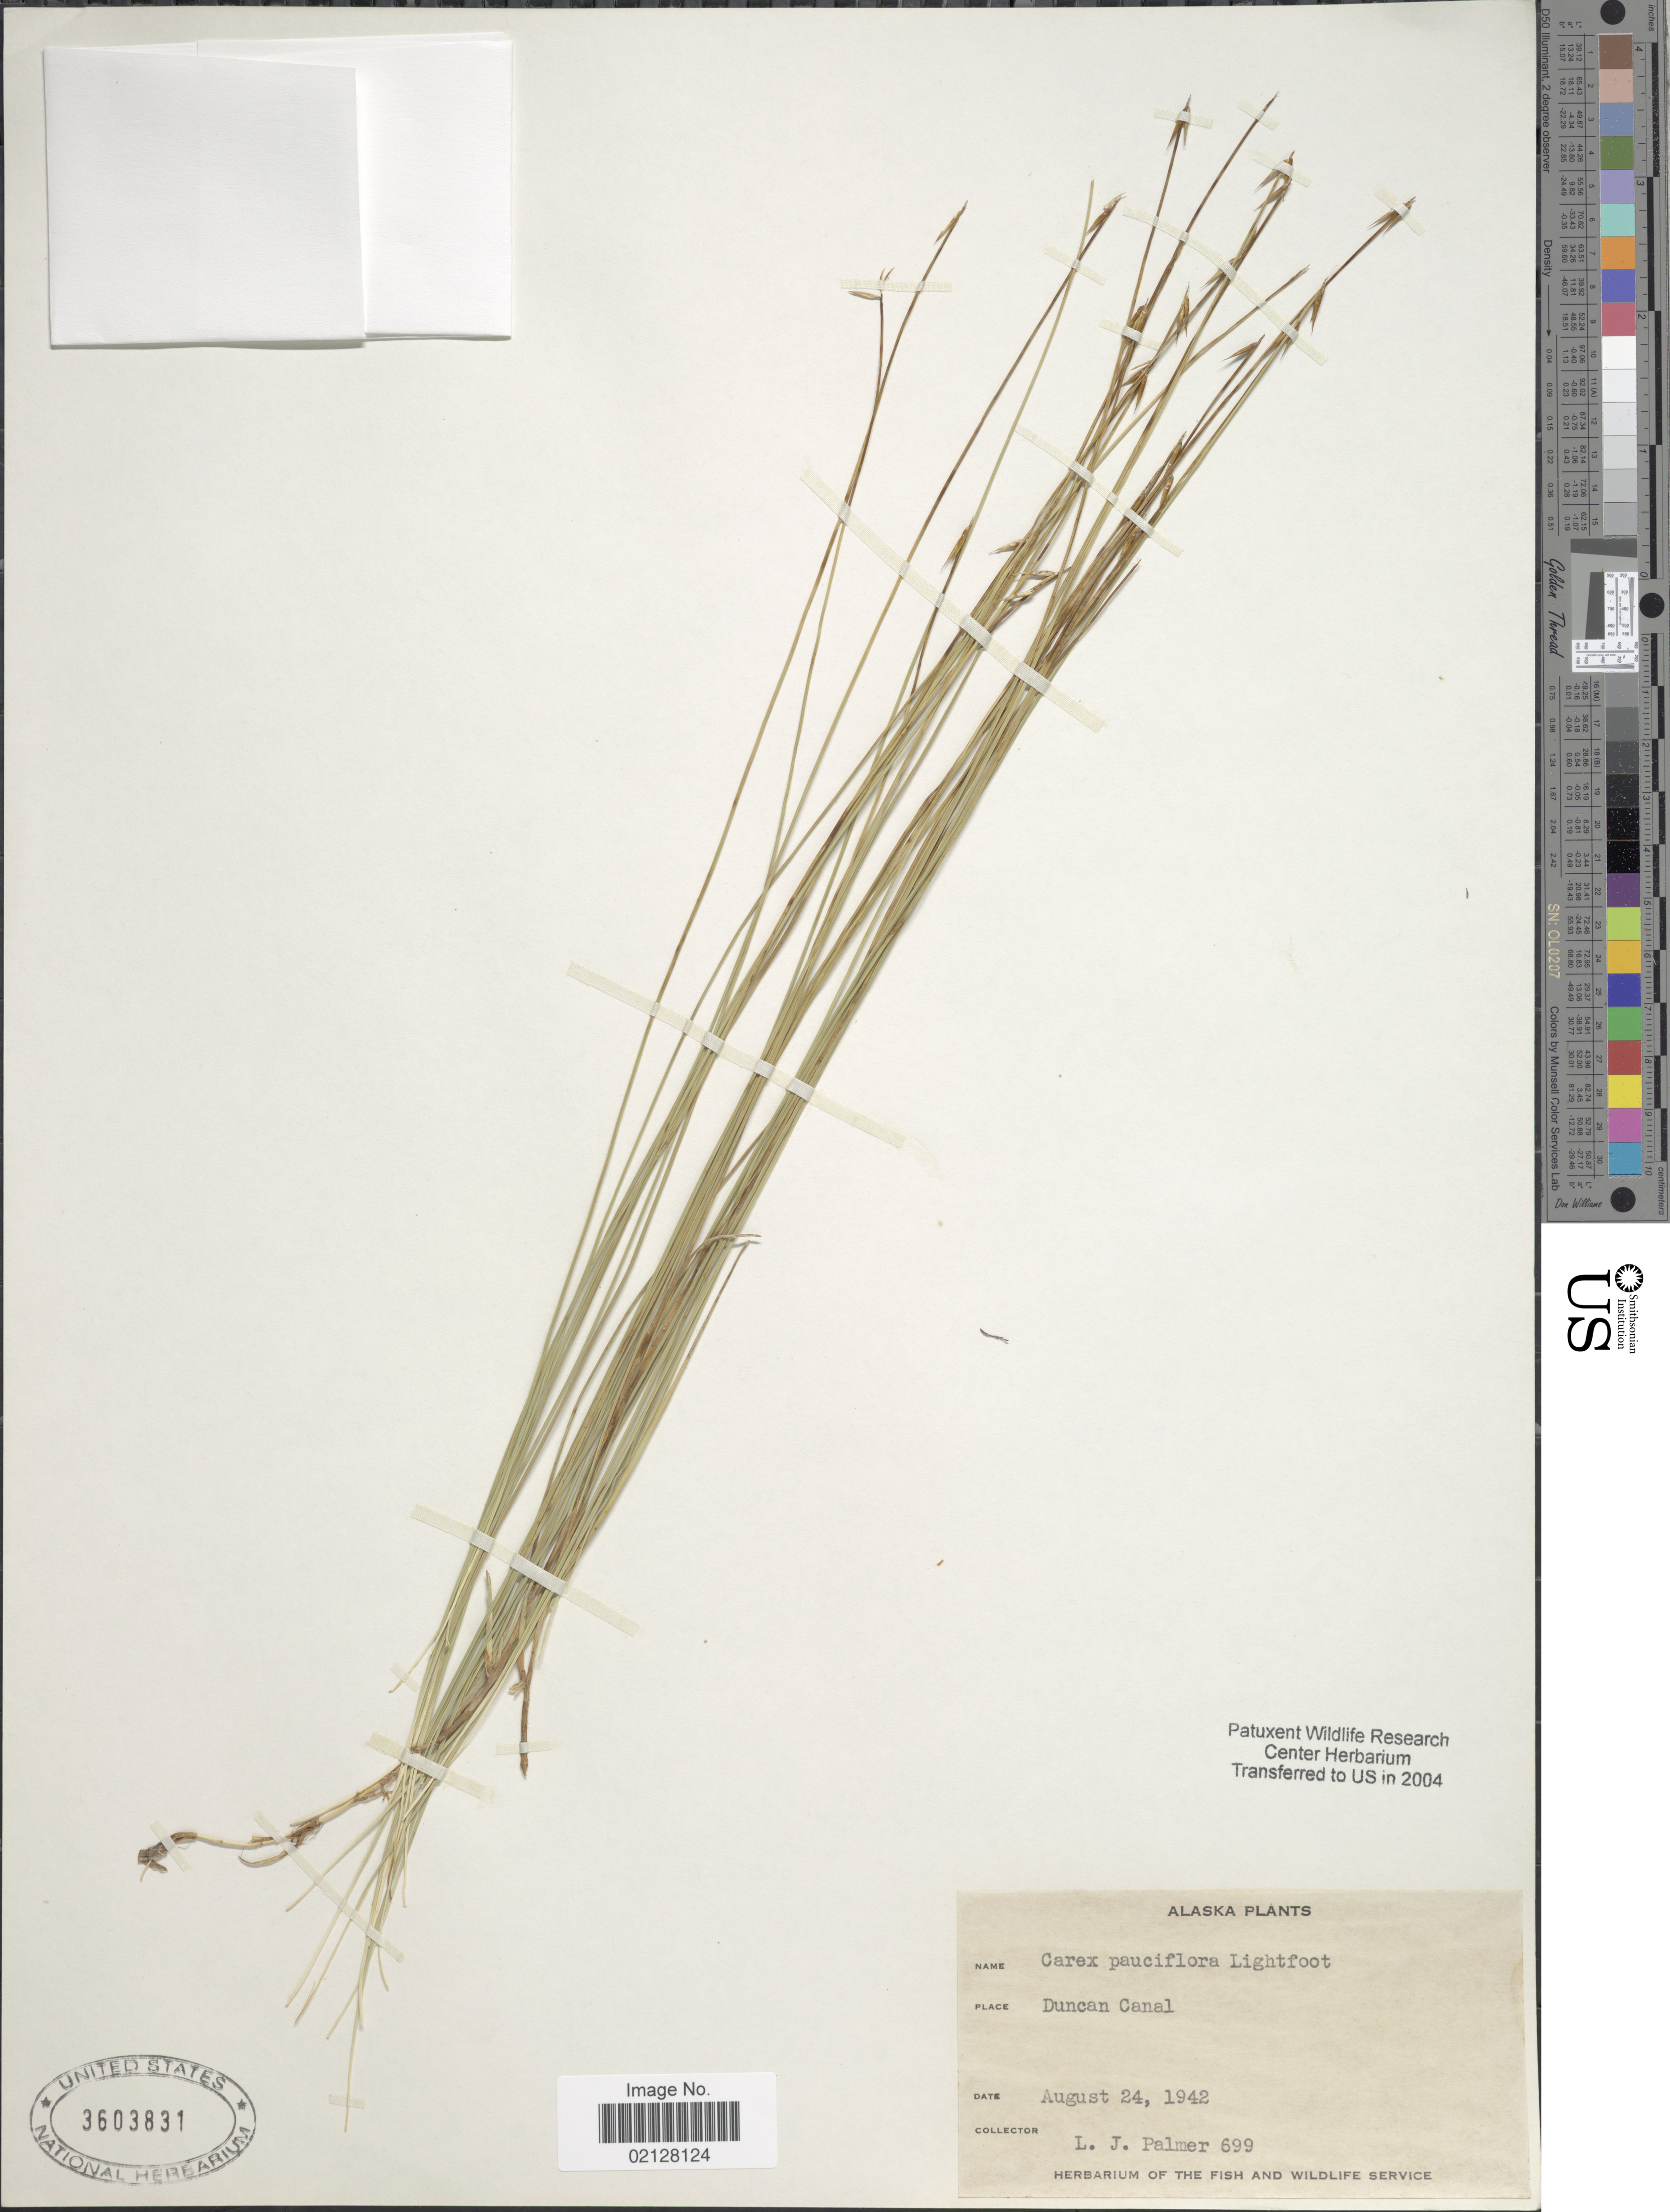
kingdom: Plantae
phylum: Tracheophyta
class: Liliopsida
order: Poales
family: Cyperaceae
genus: Carex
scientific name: Carex pauciflora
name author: Lightf.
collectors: L. J. Palmer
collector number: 699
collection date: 1942-08-24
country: United States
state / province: Alaska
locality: Duncan Canal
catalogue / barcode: US 3603831